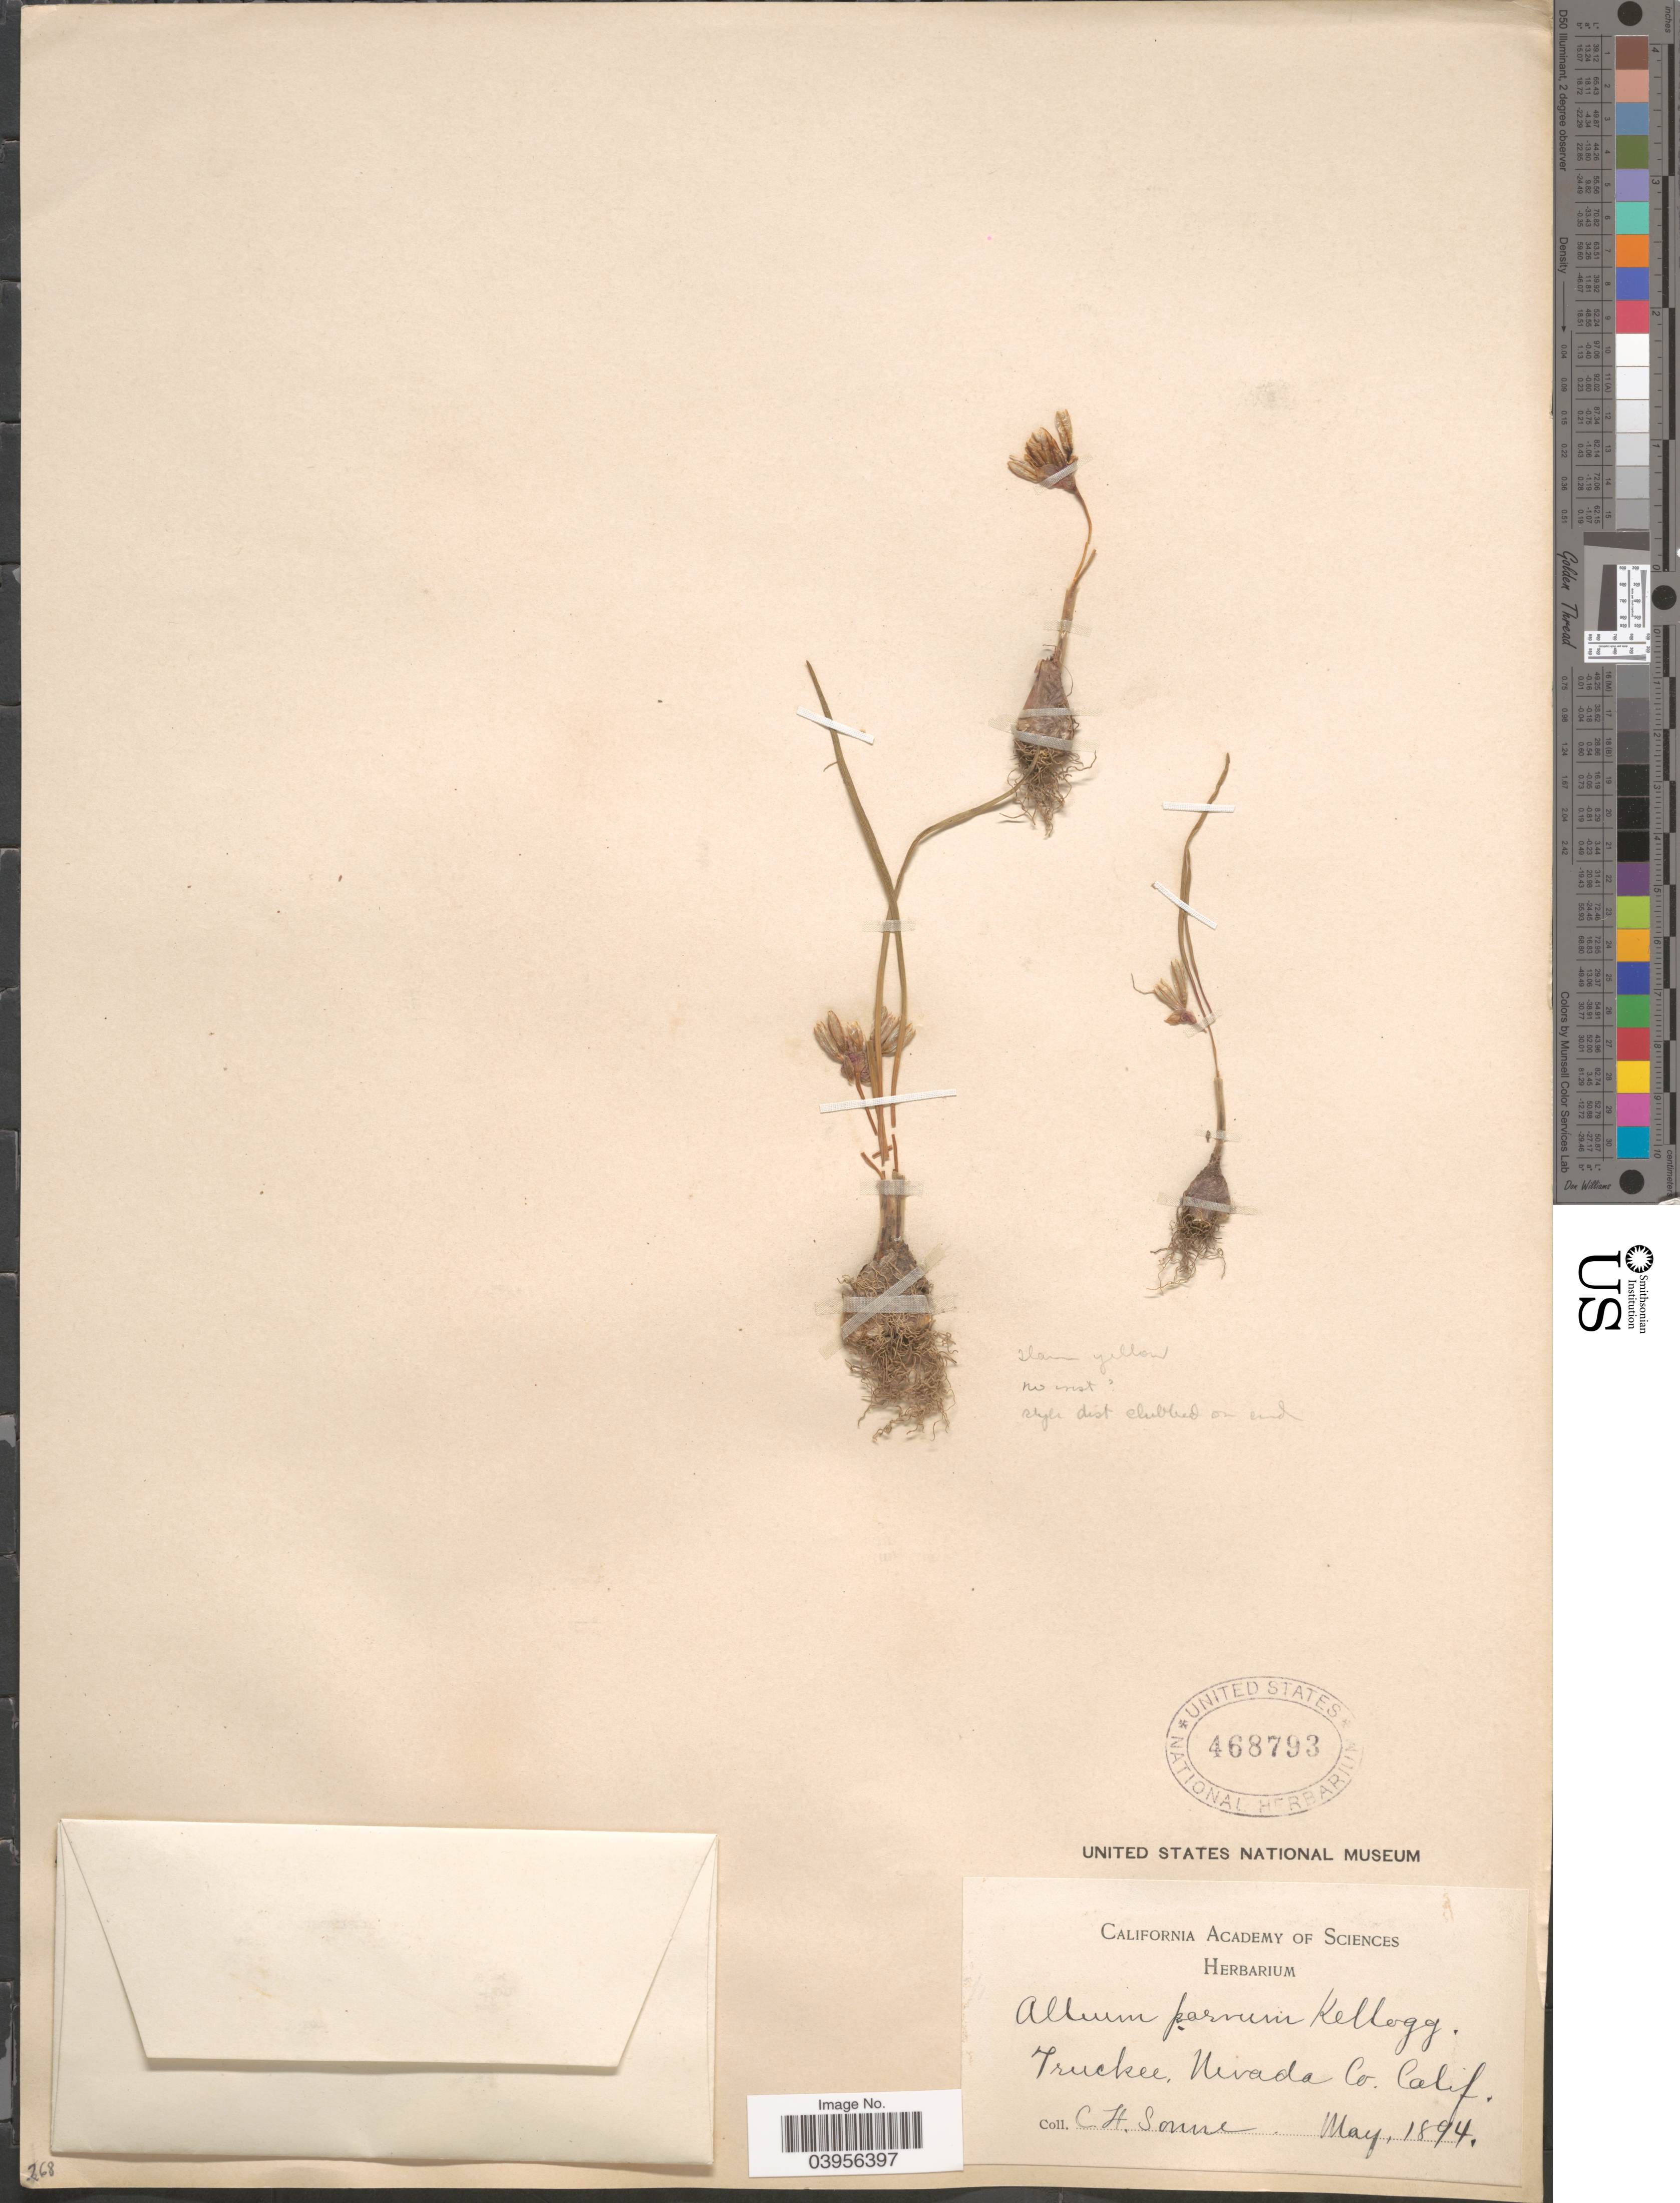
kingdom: Plantae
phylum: Tracheophyta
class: Liliopsida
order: Asparagales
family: Amaryllidaceae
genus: Allium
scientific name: Allium parvum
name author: Kellogg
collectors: C. Sonne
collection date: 1894-05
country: United States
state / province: California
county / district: Nevada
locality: Truckee, Nevada Co.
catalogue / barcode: US 468793